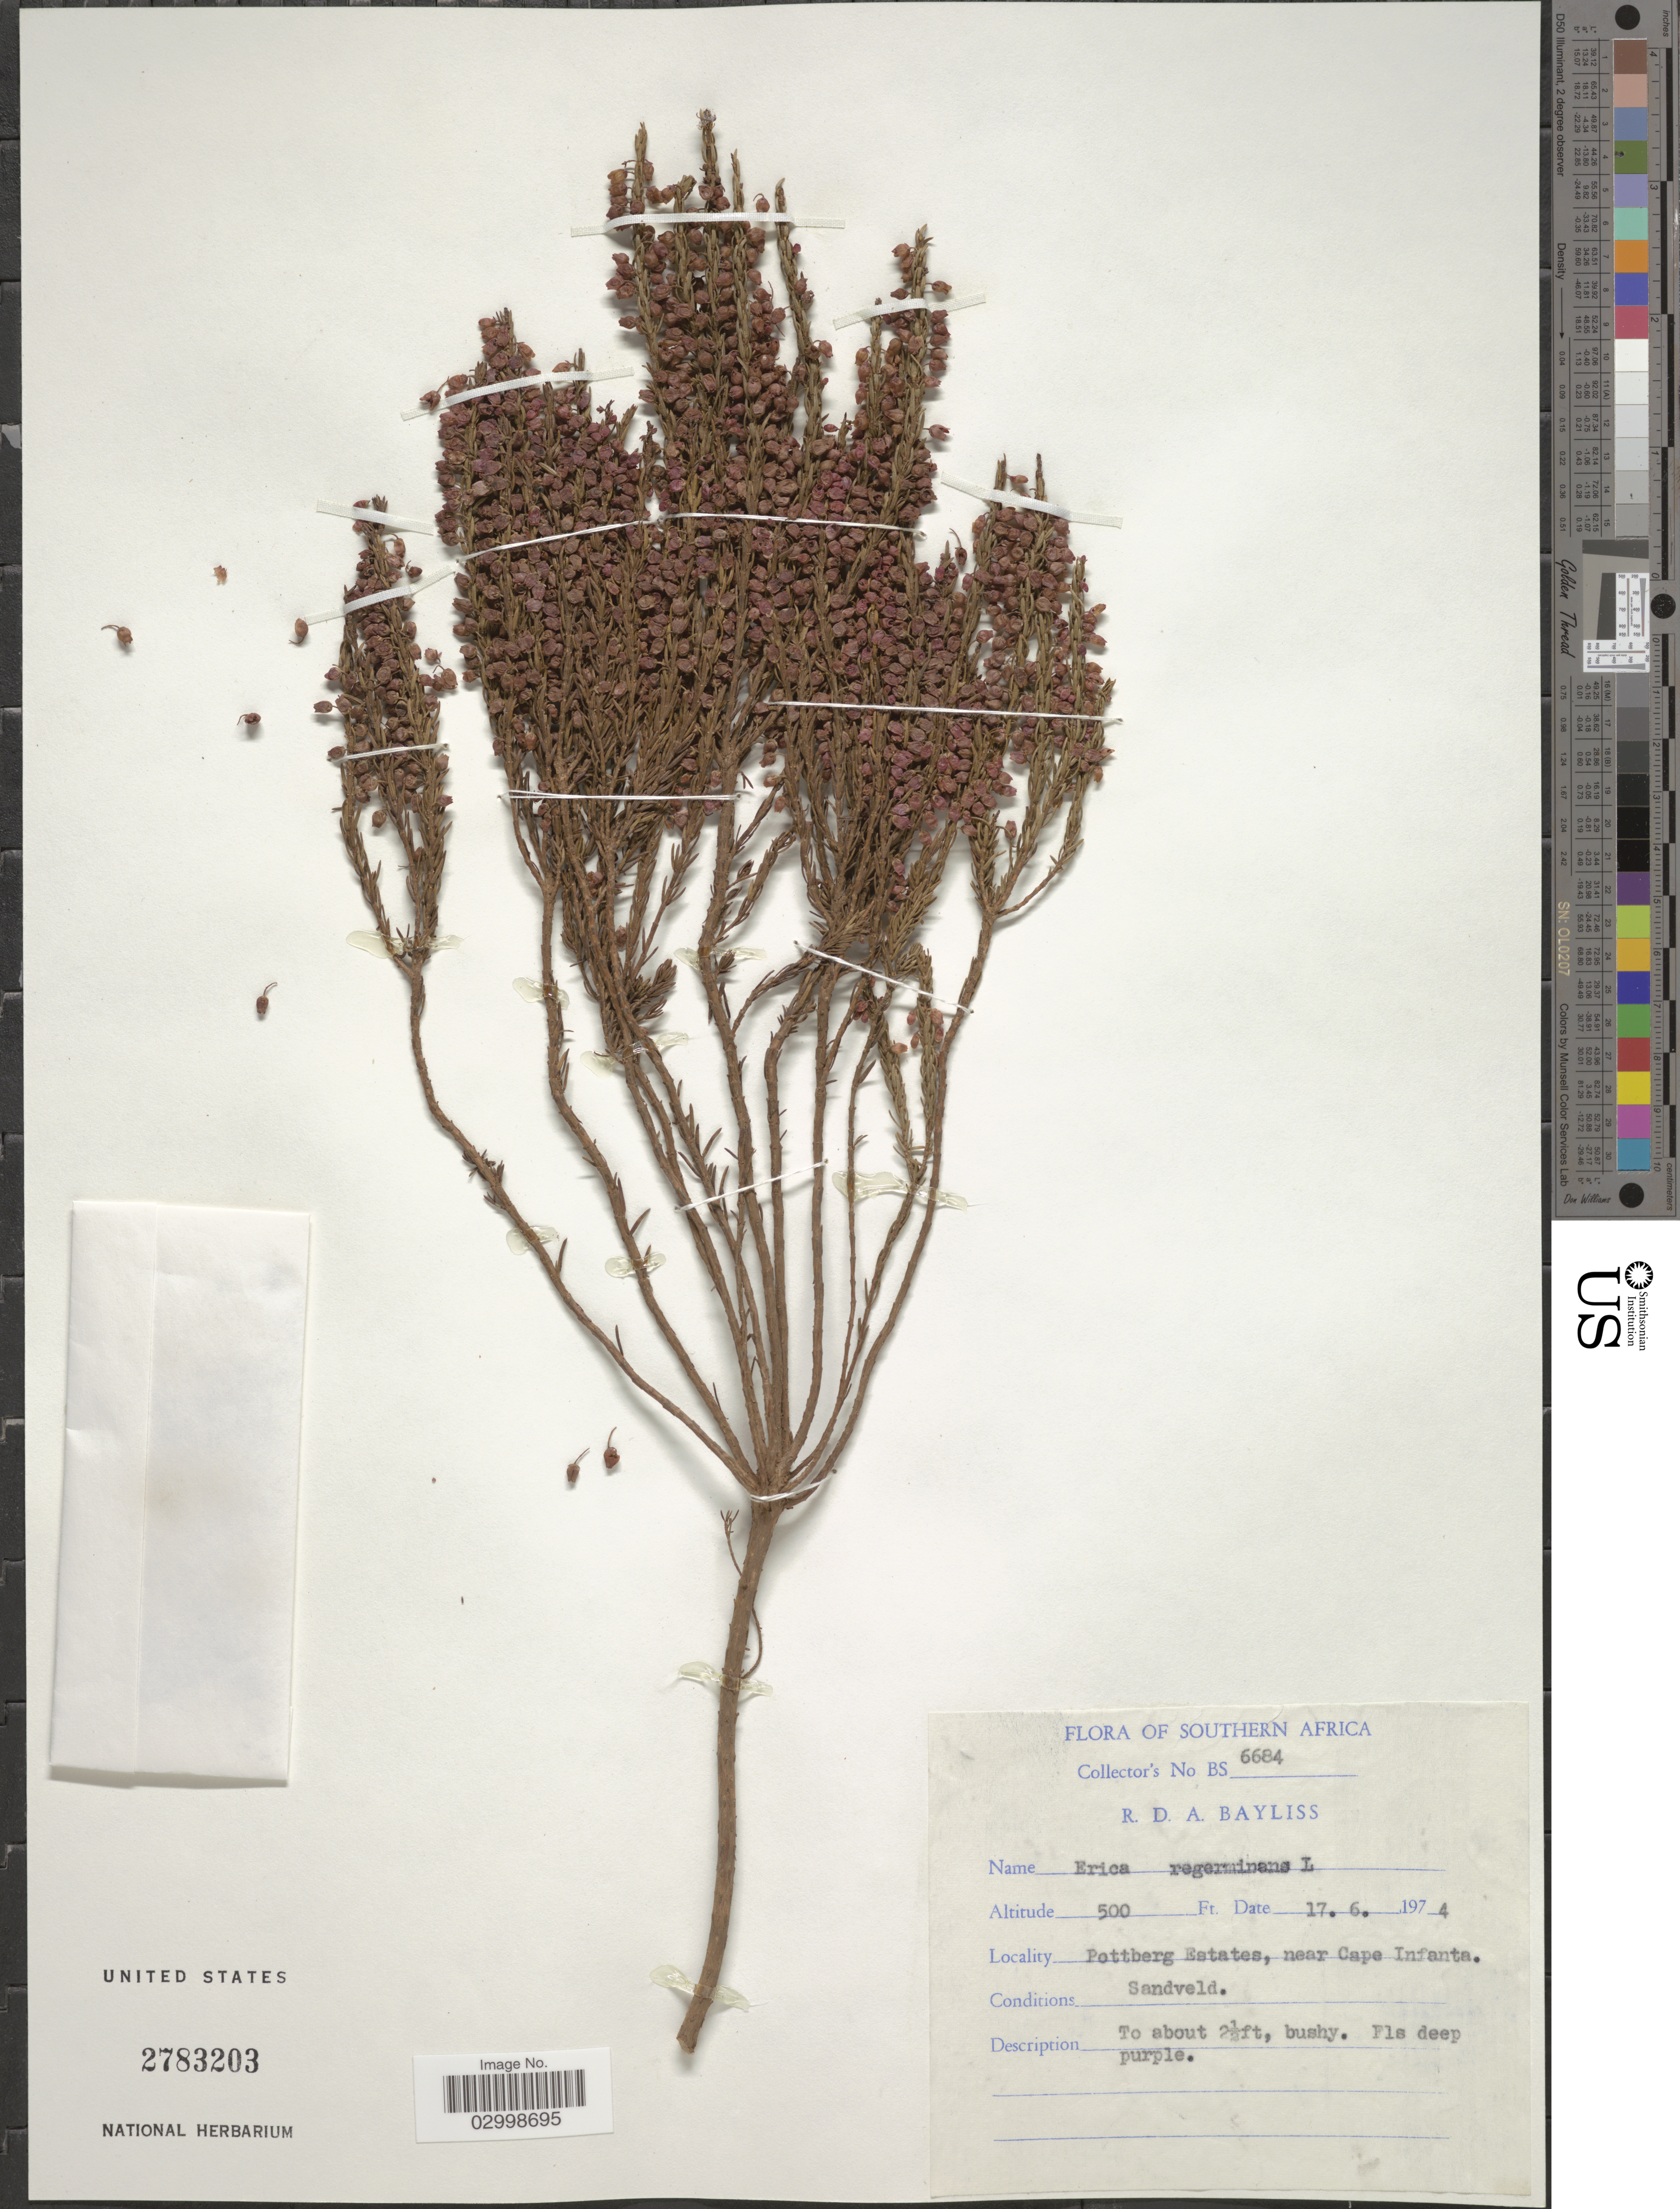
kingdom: Plantae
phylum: Tracheophyta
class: Magnoliopsida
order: Ericales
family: Ericaceae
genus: Erica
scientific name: Erica regerminans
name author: L.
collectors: R. Bayliss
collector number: BS 6684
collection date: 1974-06-17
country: South Africa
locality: Southern Africa. Pottberg Estates, near Cape Infanta.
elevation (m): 152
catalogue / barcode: US 2783203